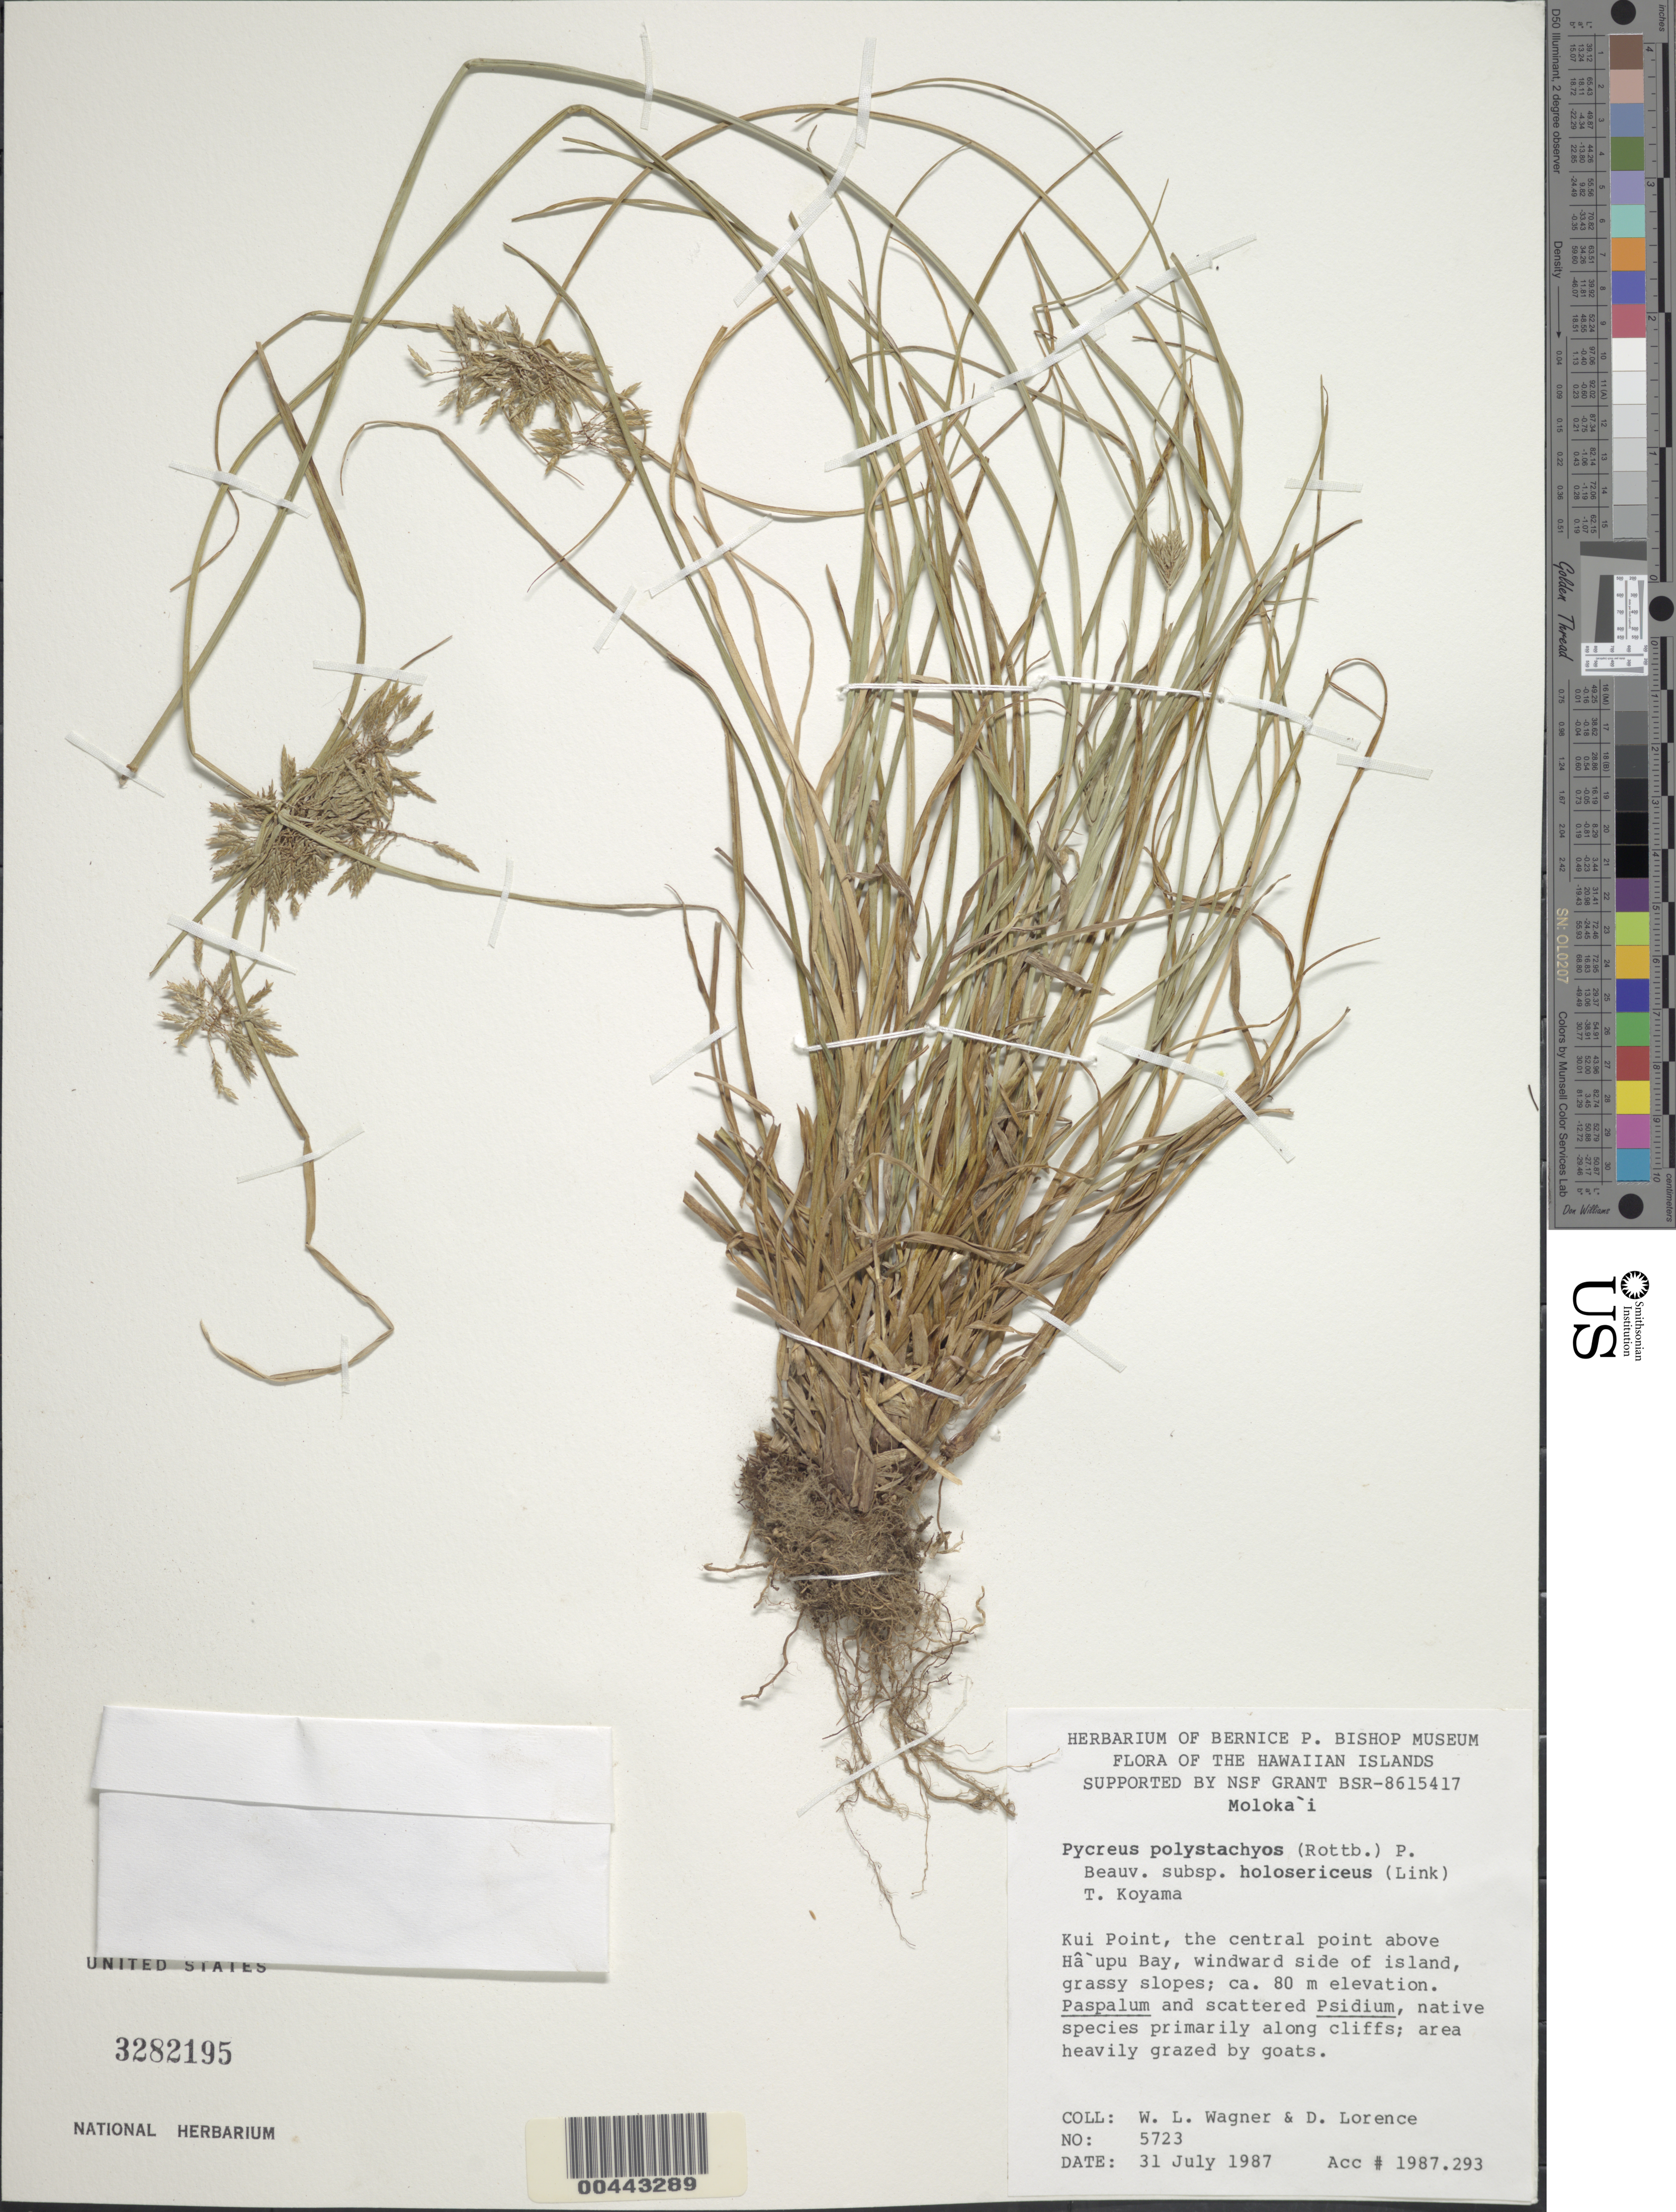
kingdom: Plantae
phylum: Tracheophyta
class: Liliopsida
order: Poales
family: Cyperaceae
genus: Cyperus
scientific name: Cyperus polystachyos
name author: Rottb.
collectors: W. L. Wagner & D. Lorence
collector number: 5723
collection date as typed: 31 Jul 1987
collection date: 1987-07-31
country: United States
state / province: Hawaii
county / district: Maui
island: Moloka'i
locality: Kui Point, the central point above Ha'upu Bay, windward side of island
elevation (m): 80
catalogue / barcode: US 3282195